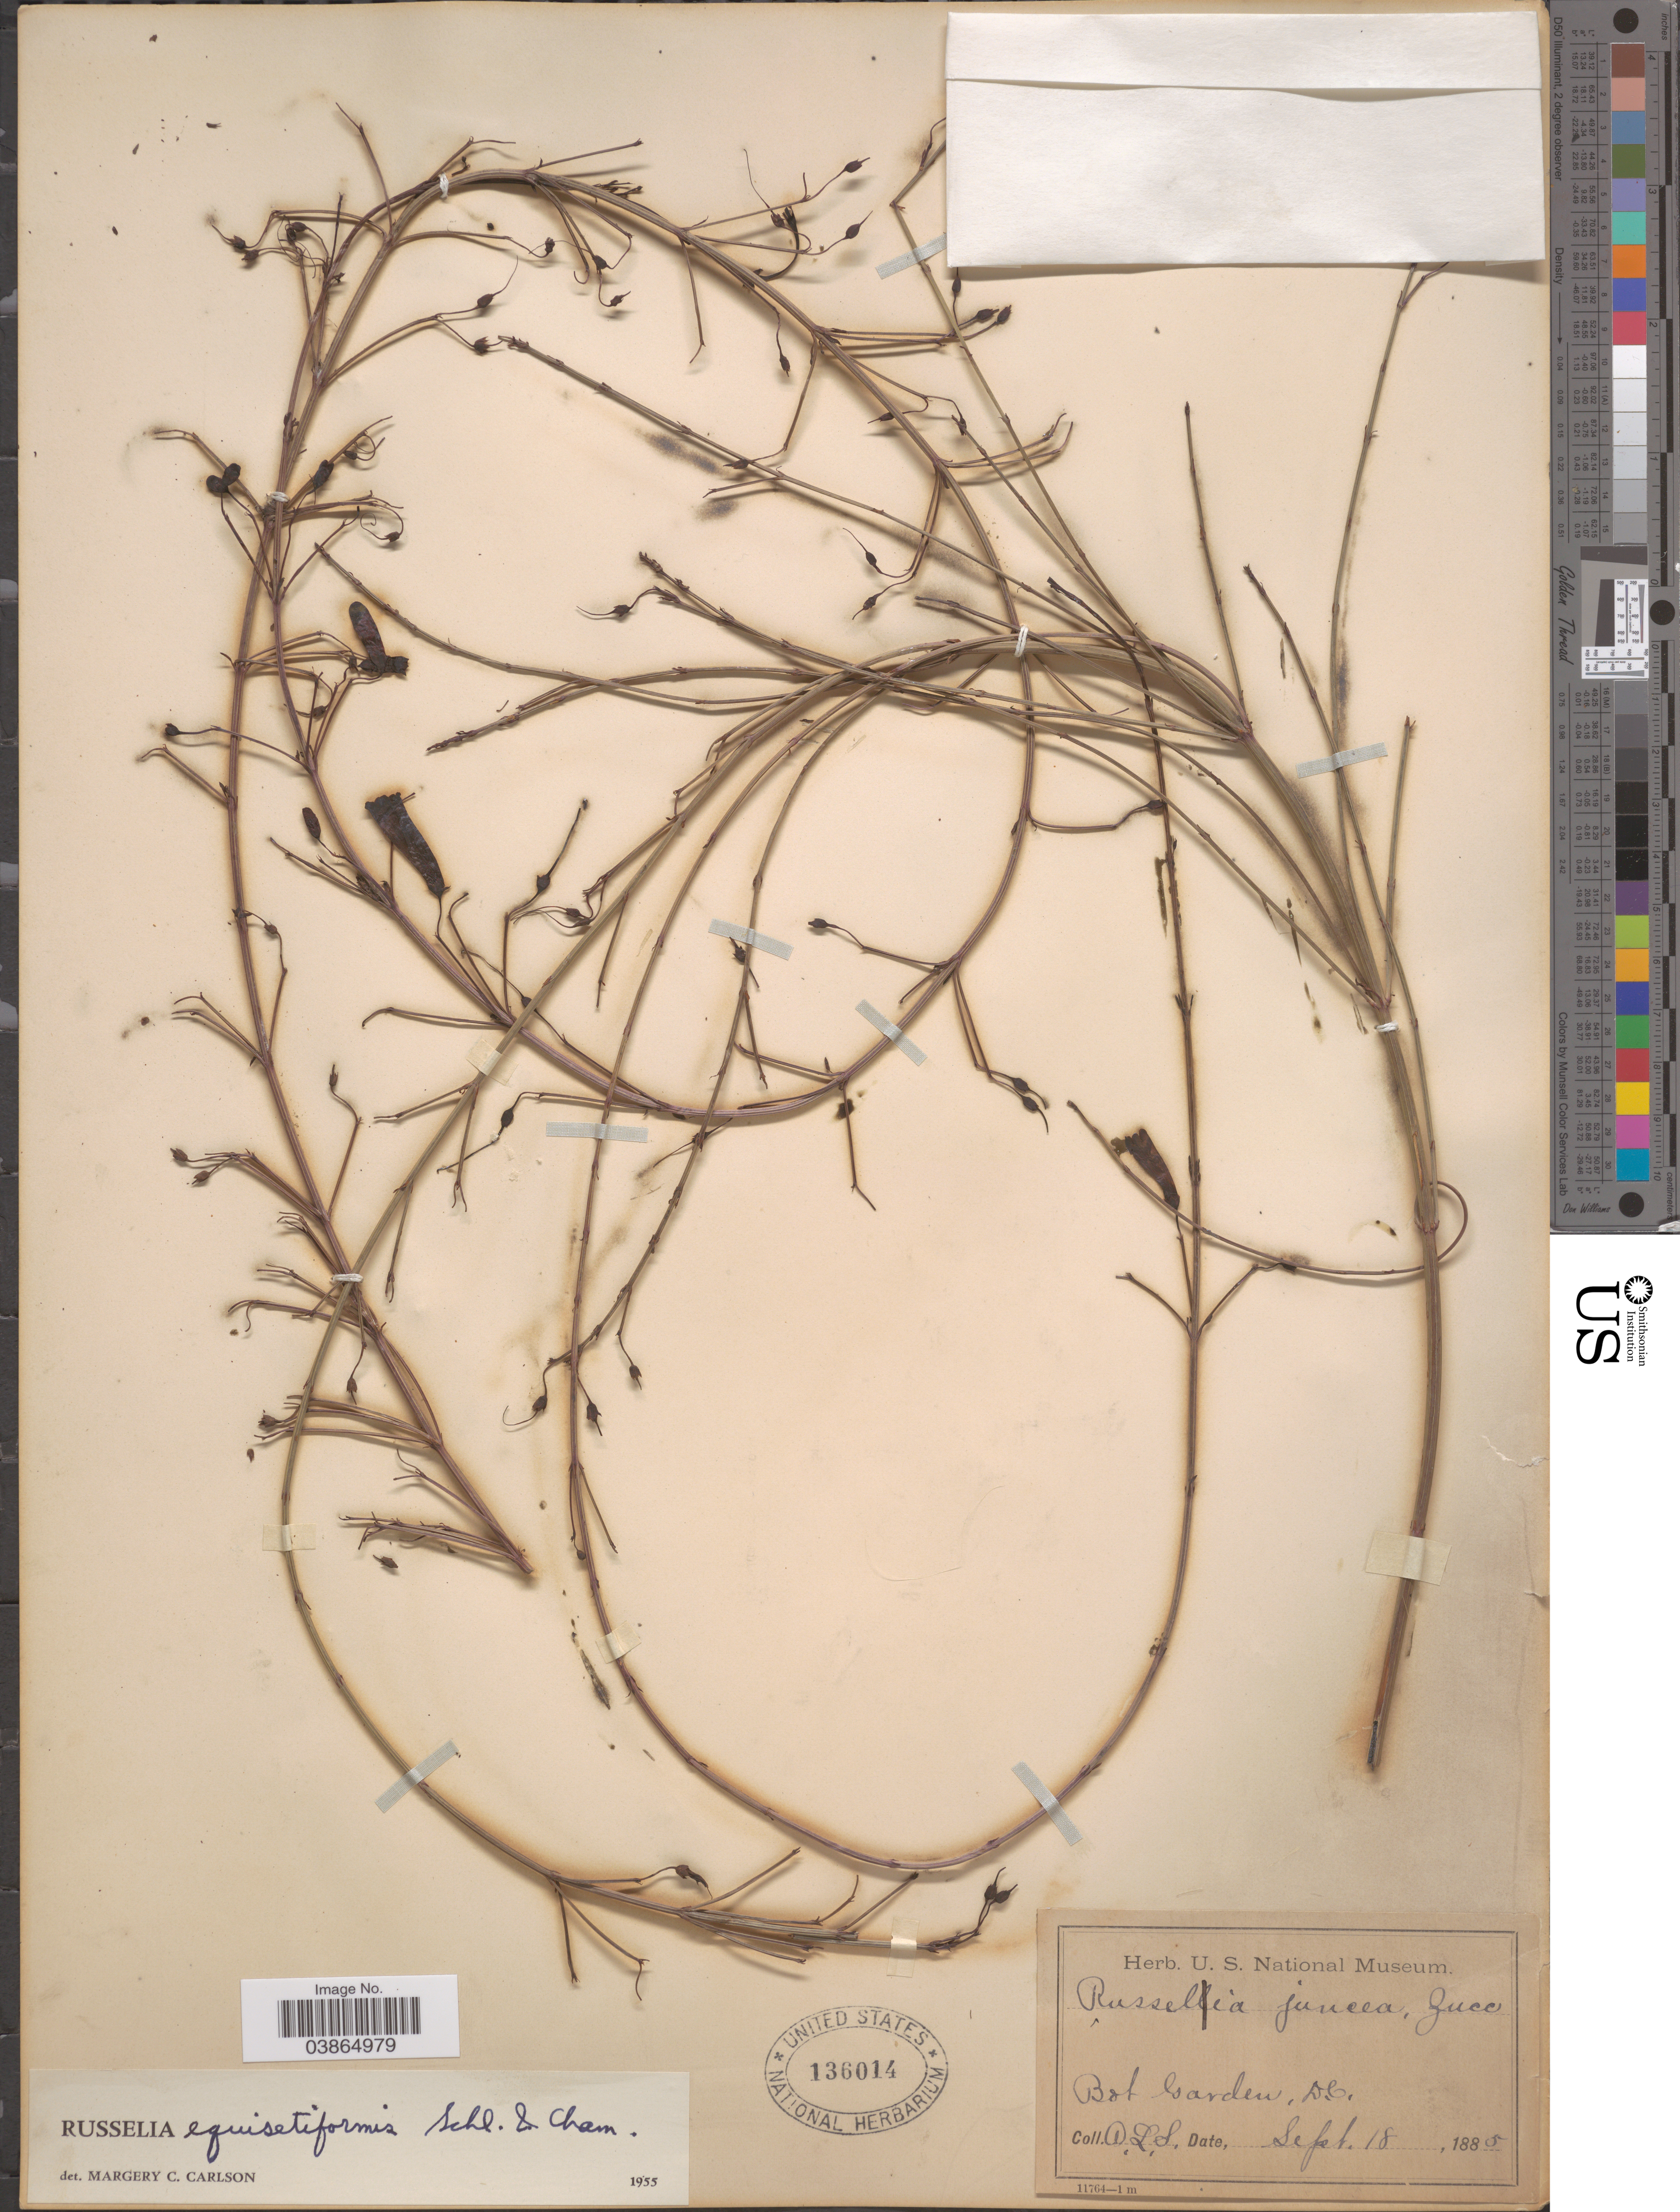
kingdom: Plantae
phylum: Tracheophyta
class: Magnoliopsida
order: Lamiales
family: Plantaginaceae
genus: Russelia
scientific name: Russelia equisetiformis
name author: Schltdl. & Cham.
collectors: A. L. Schott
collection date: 1885-09-18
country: United States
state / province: District of Columbia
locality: Bot. Garden.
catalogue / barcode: US 136014